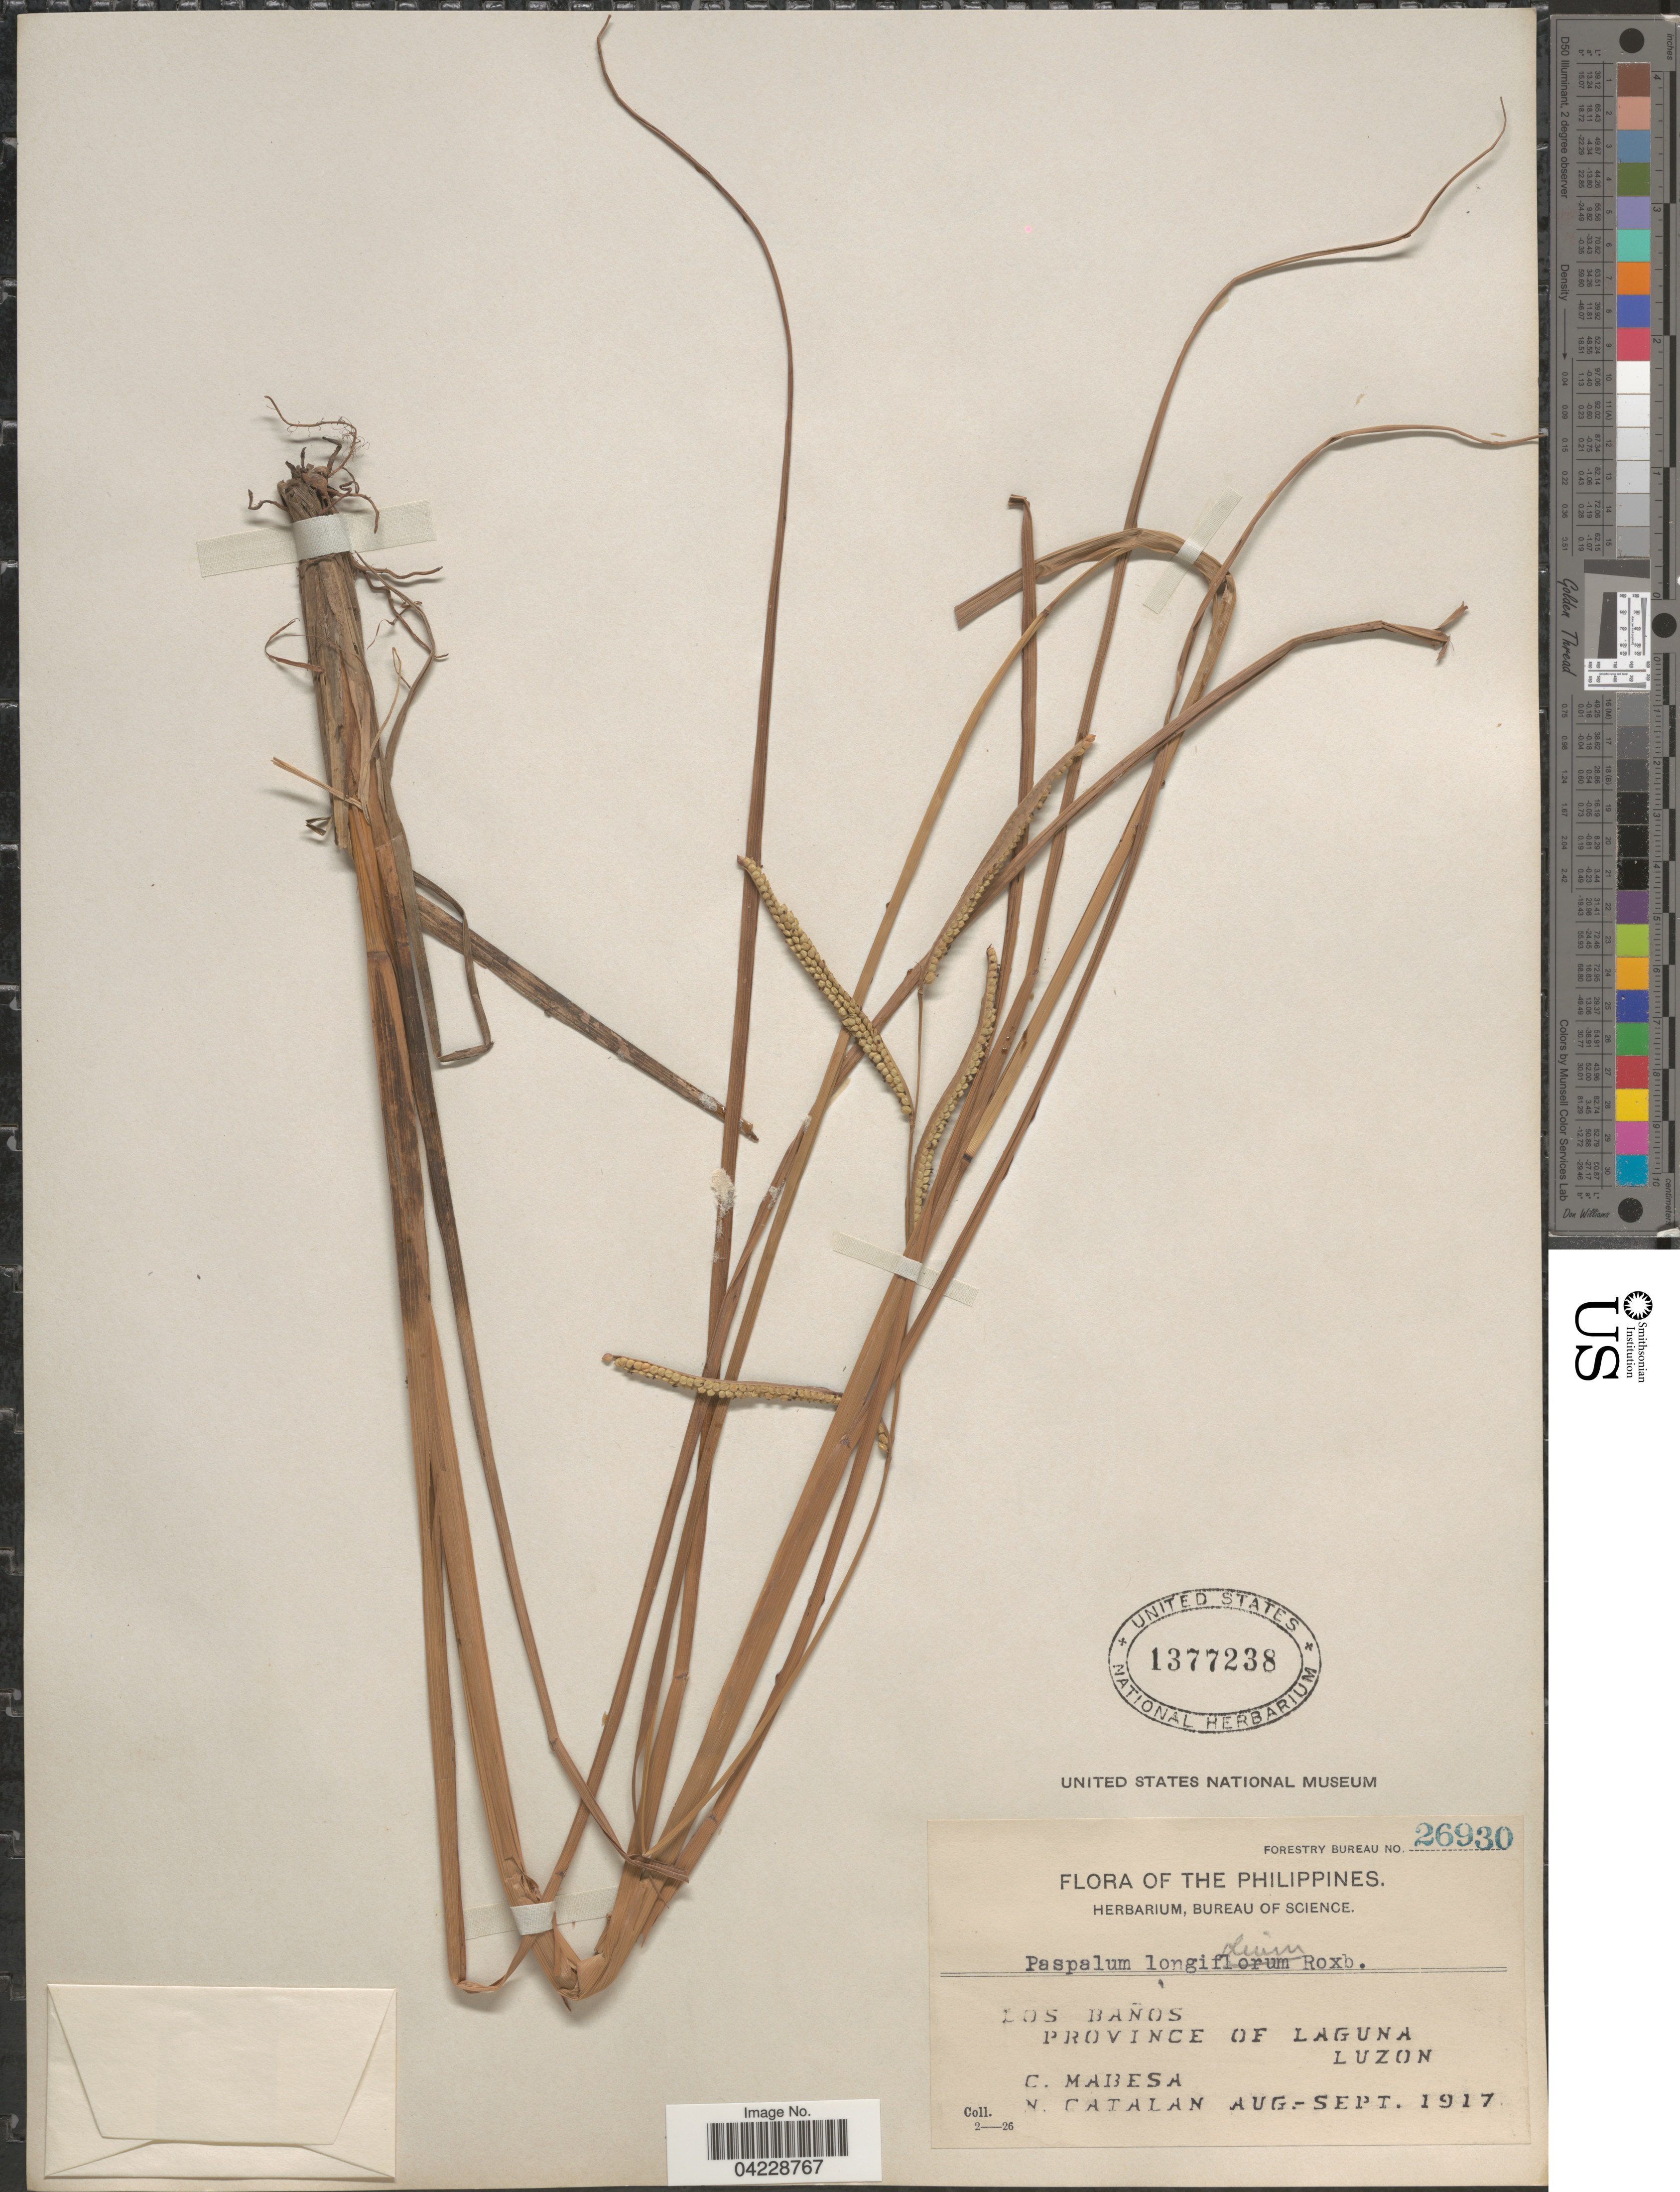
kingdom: Plantae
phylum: Tracheophyta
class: Liliopsida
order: Poales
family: Poaceae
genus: Paspalum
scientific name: Paspalum longifolium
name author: Roxb.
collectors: C. Mabesa & N. Catalan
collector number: Forestry Bureau 26930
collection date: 1917-08/1917-09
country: Philippines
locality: Los Baños. Province of Laguna. Luzon.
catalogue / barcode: US 1377238